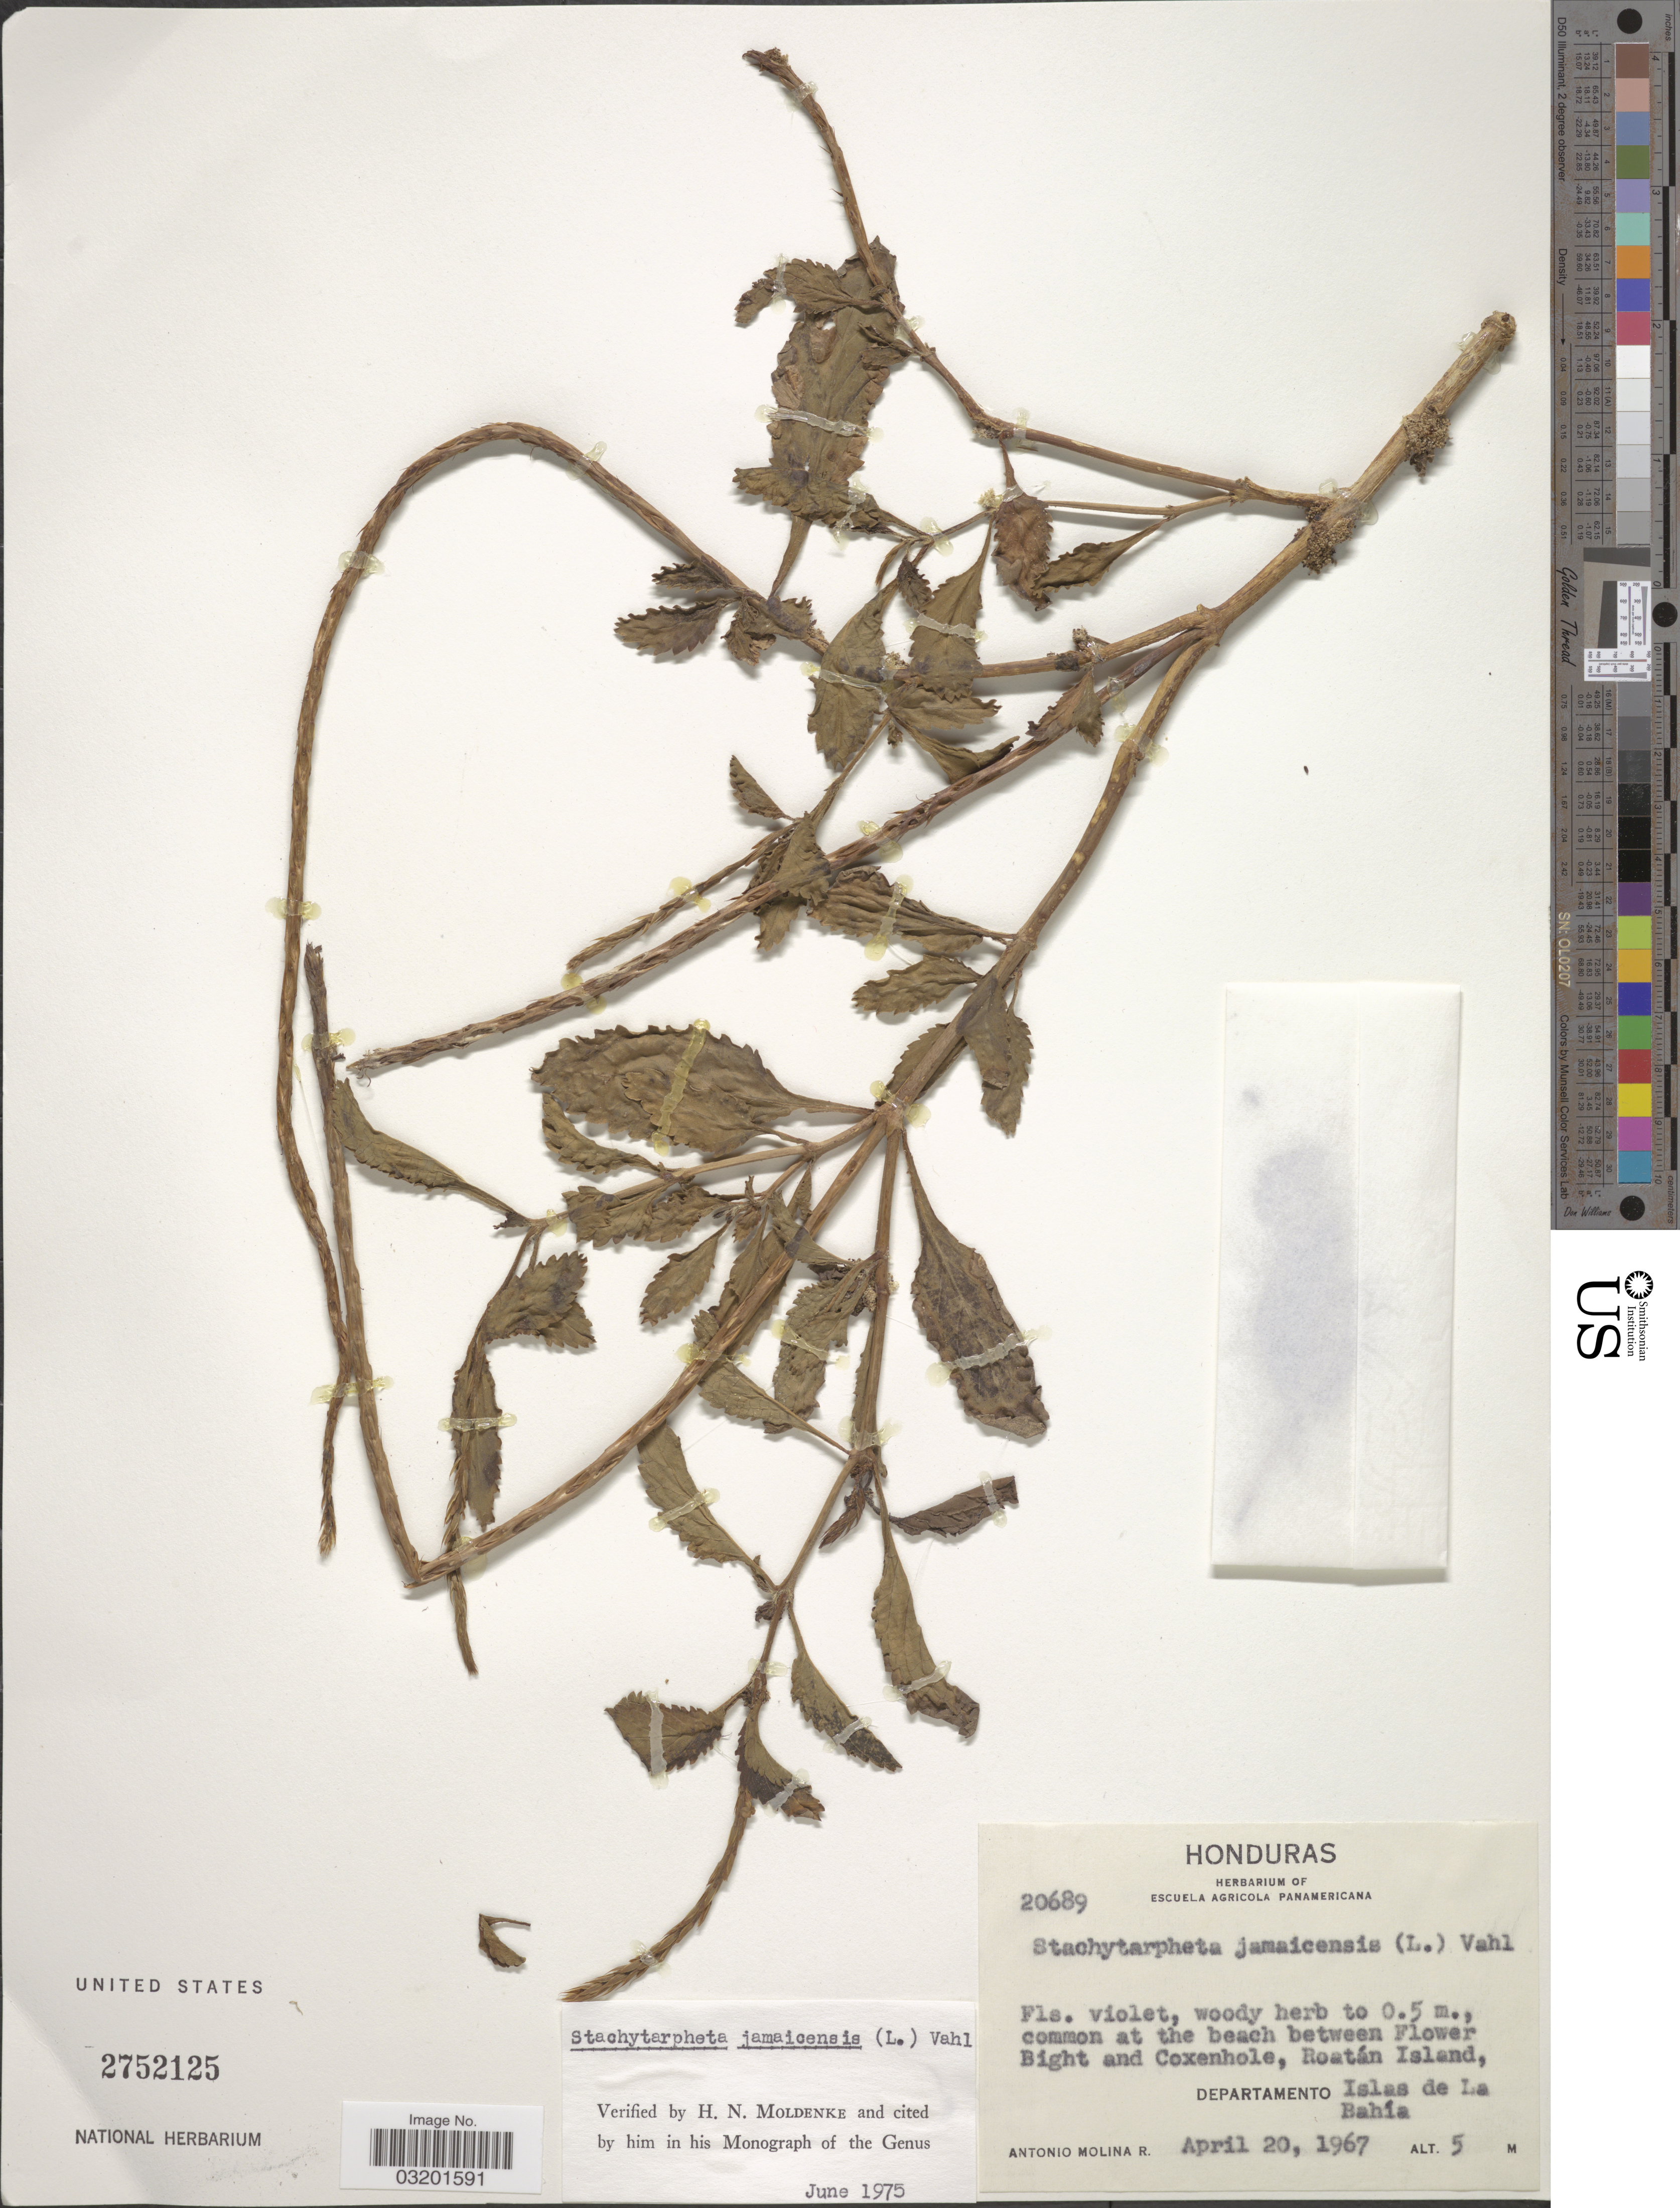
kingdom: Plantae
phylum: Tracheophyta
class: Magnoliopsida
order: Lamiales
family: Verbenaceae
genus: Stachytarpheta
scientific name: Stachytarpheta jamaicensis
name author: (L.) Vahl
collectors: A. Molina R.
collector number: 20689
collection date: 1967-04-20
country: Honduras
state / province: Islas de la Bahía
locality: Beach between Flower Bight and Coxenhole, Roatán Island, Departamento Islas de La Bahía.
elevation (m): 5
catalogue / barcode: US 2752125